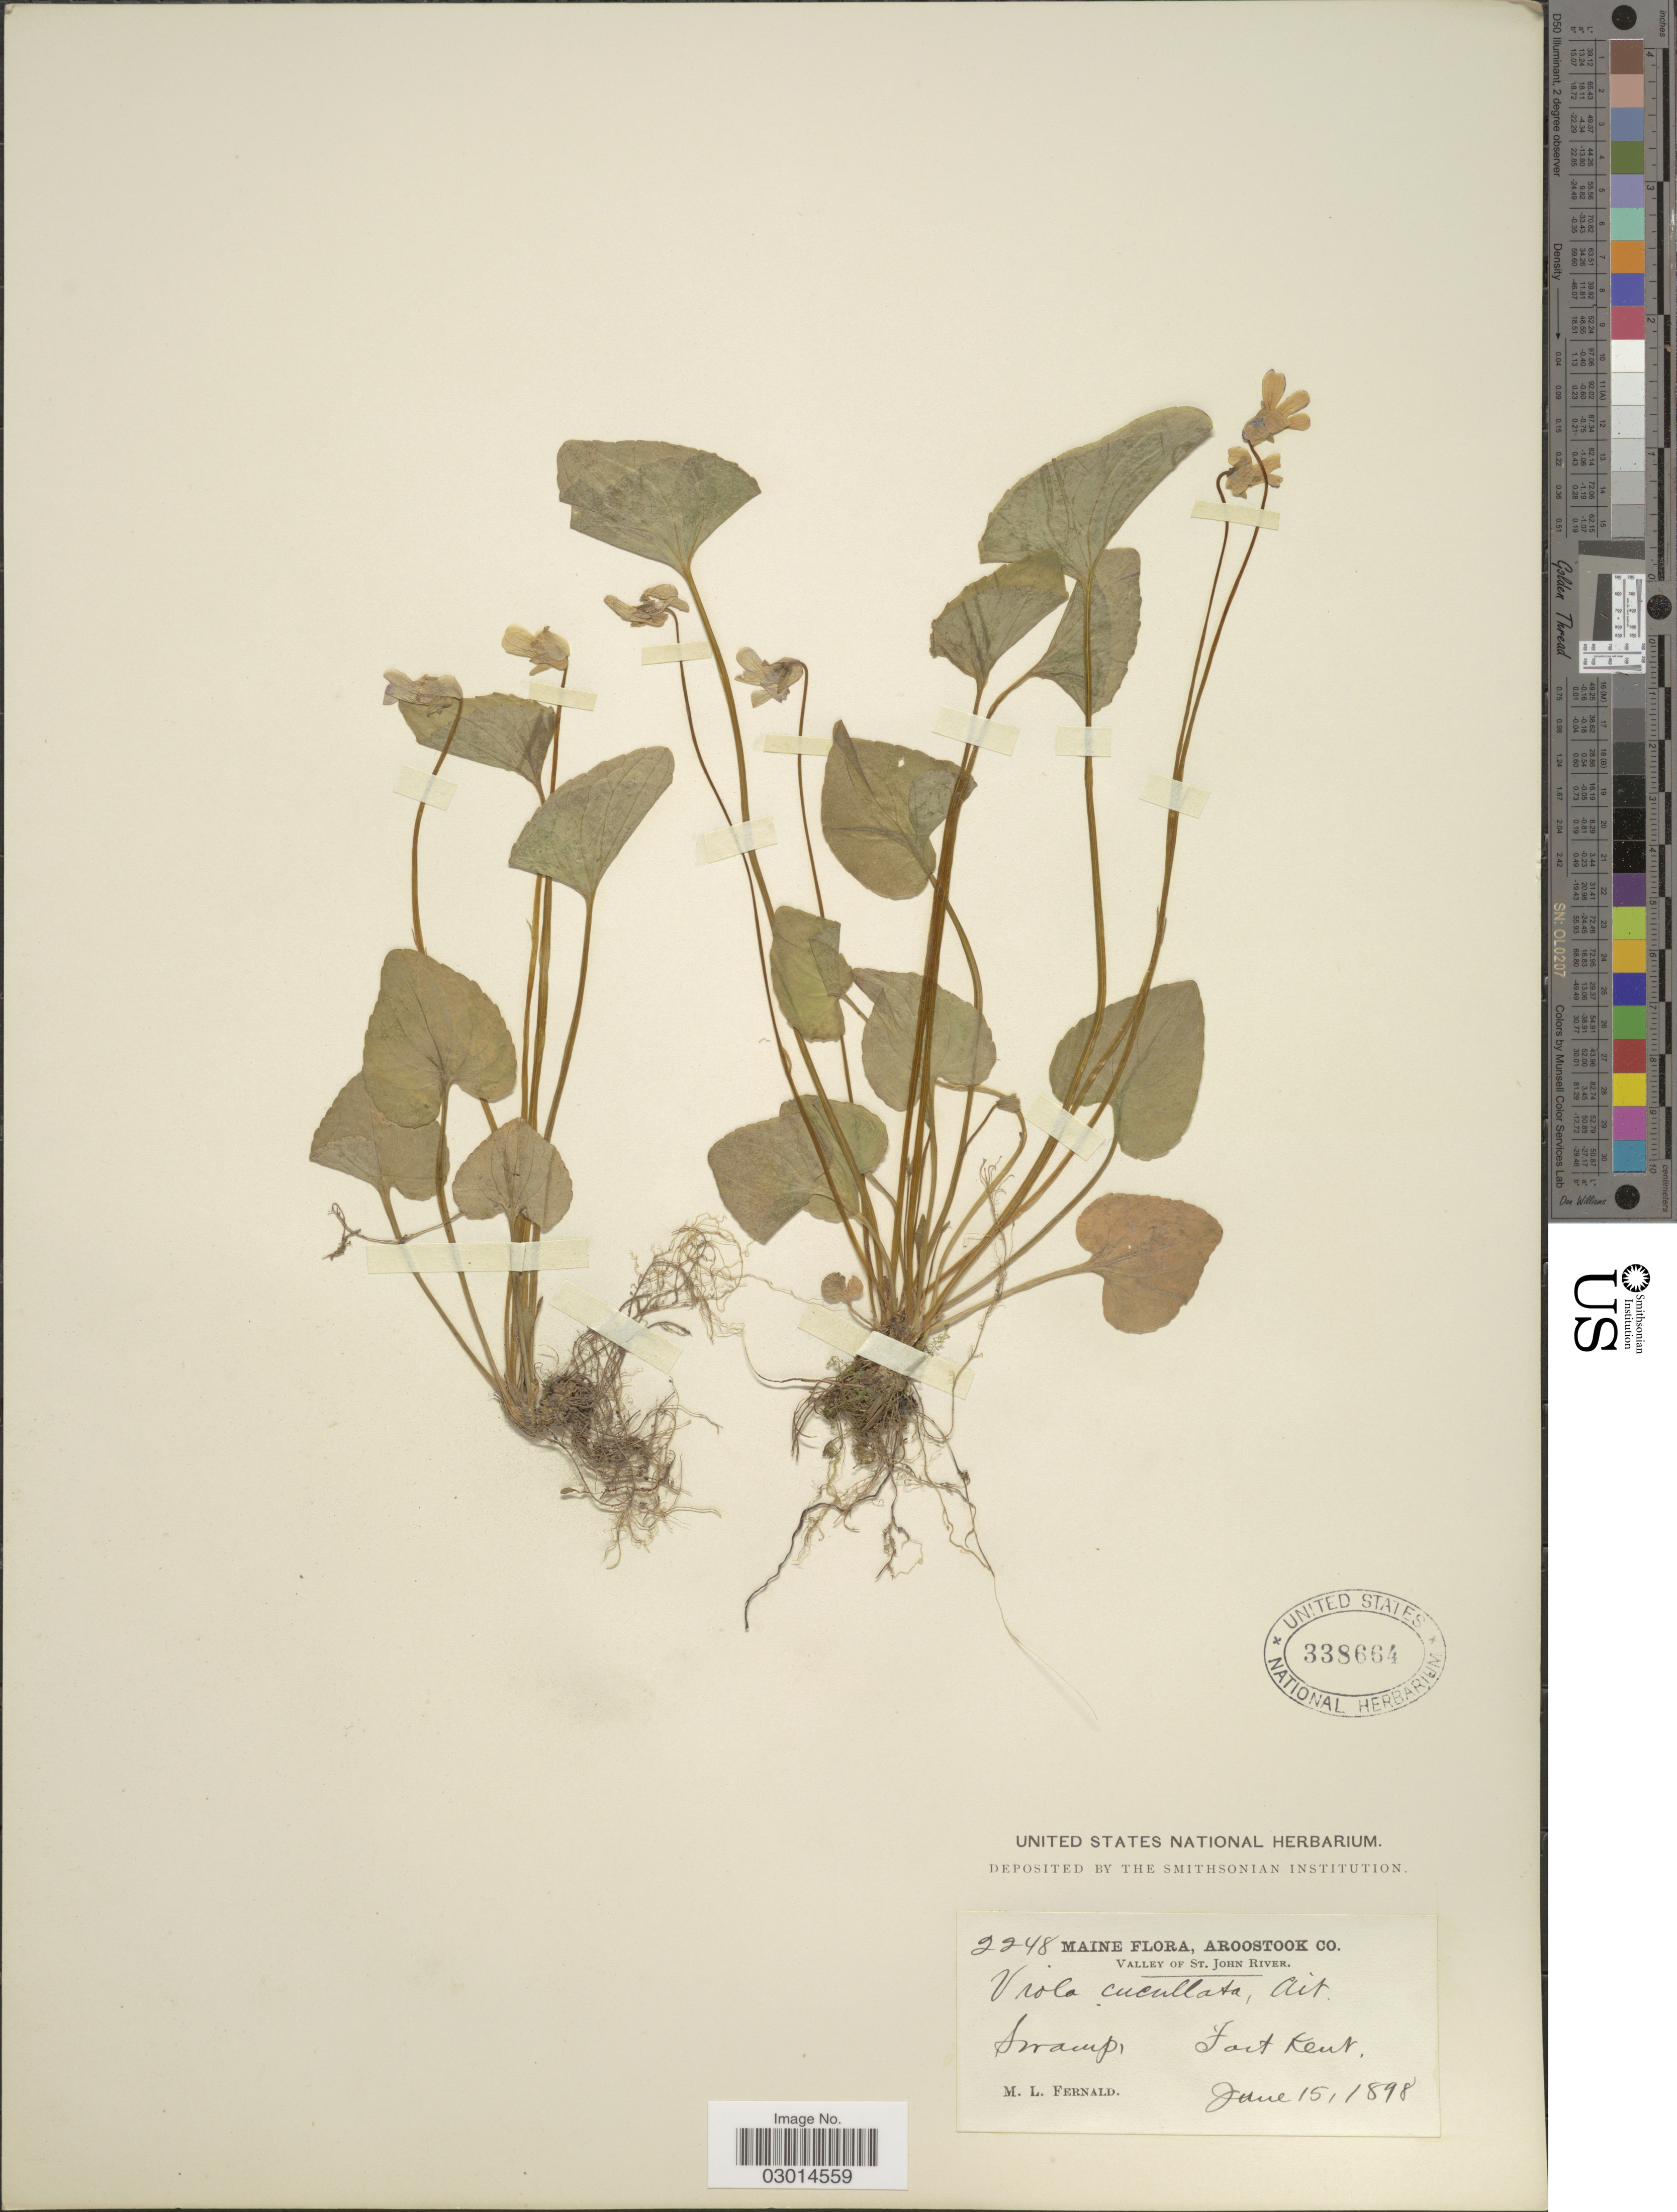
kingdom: Plantae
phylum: Tracheophyta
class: Magnoliopsida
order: Malpighiales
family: Violaceae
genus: Viola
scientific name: Viola cucullata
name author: Aiton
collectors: M. L. Fernald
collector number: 2248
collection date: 1898-06-15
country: United States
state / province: Maine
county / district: Aroostook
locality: Valley of St. John River, Fort Kent.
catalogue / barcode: US 338664